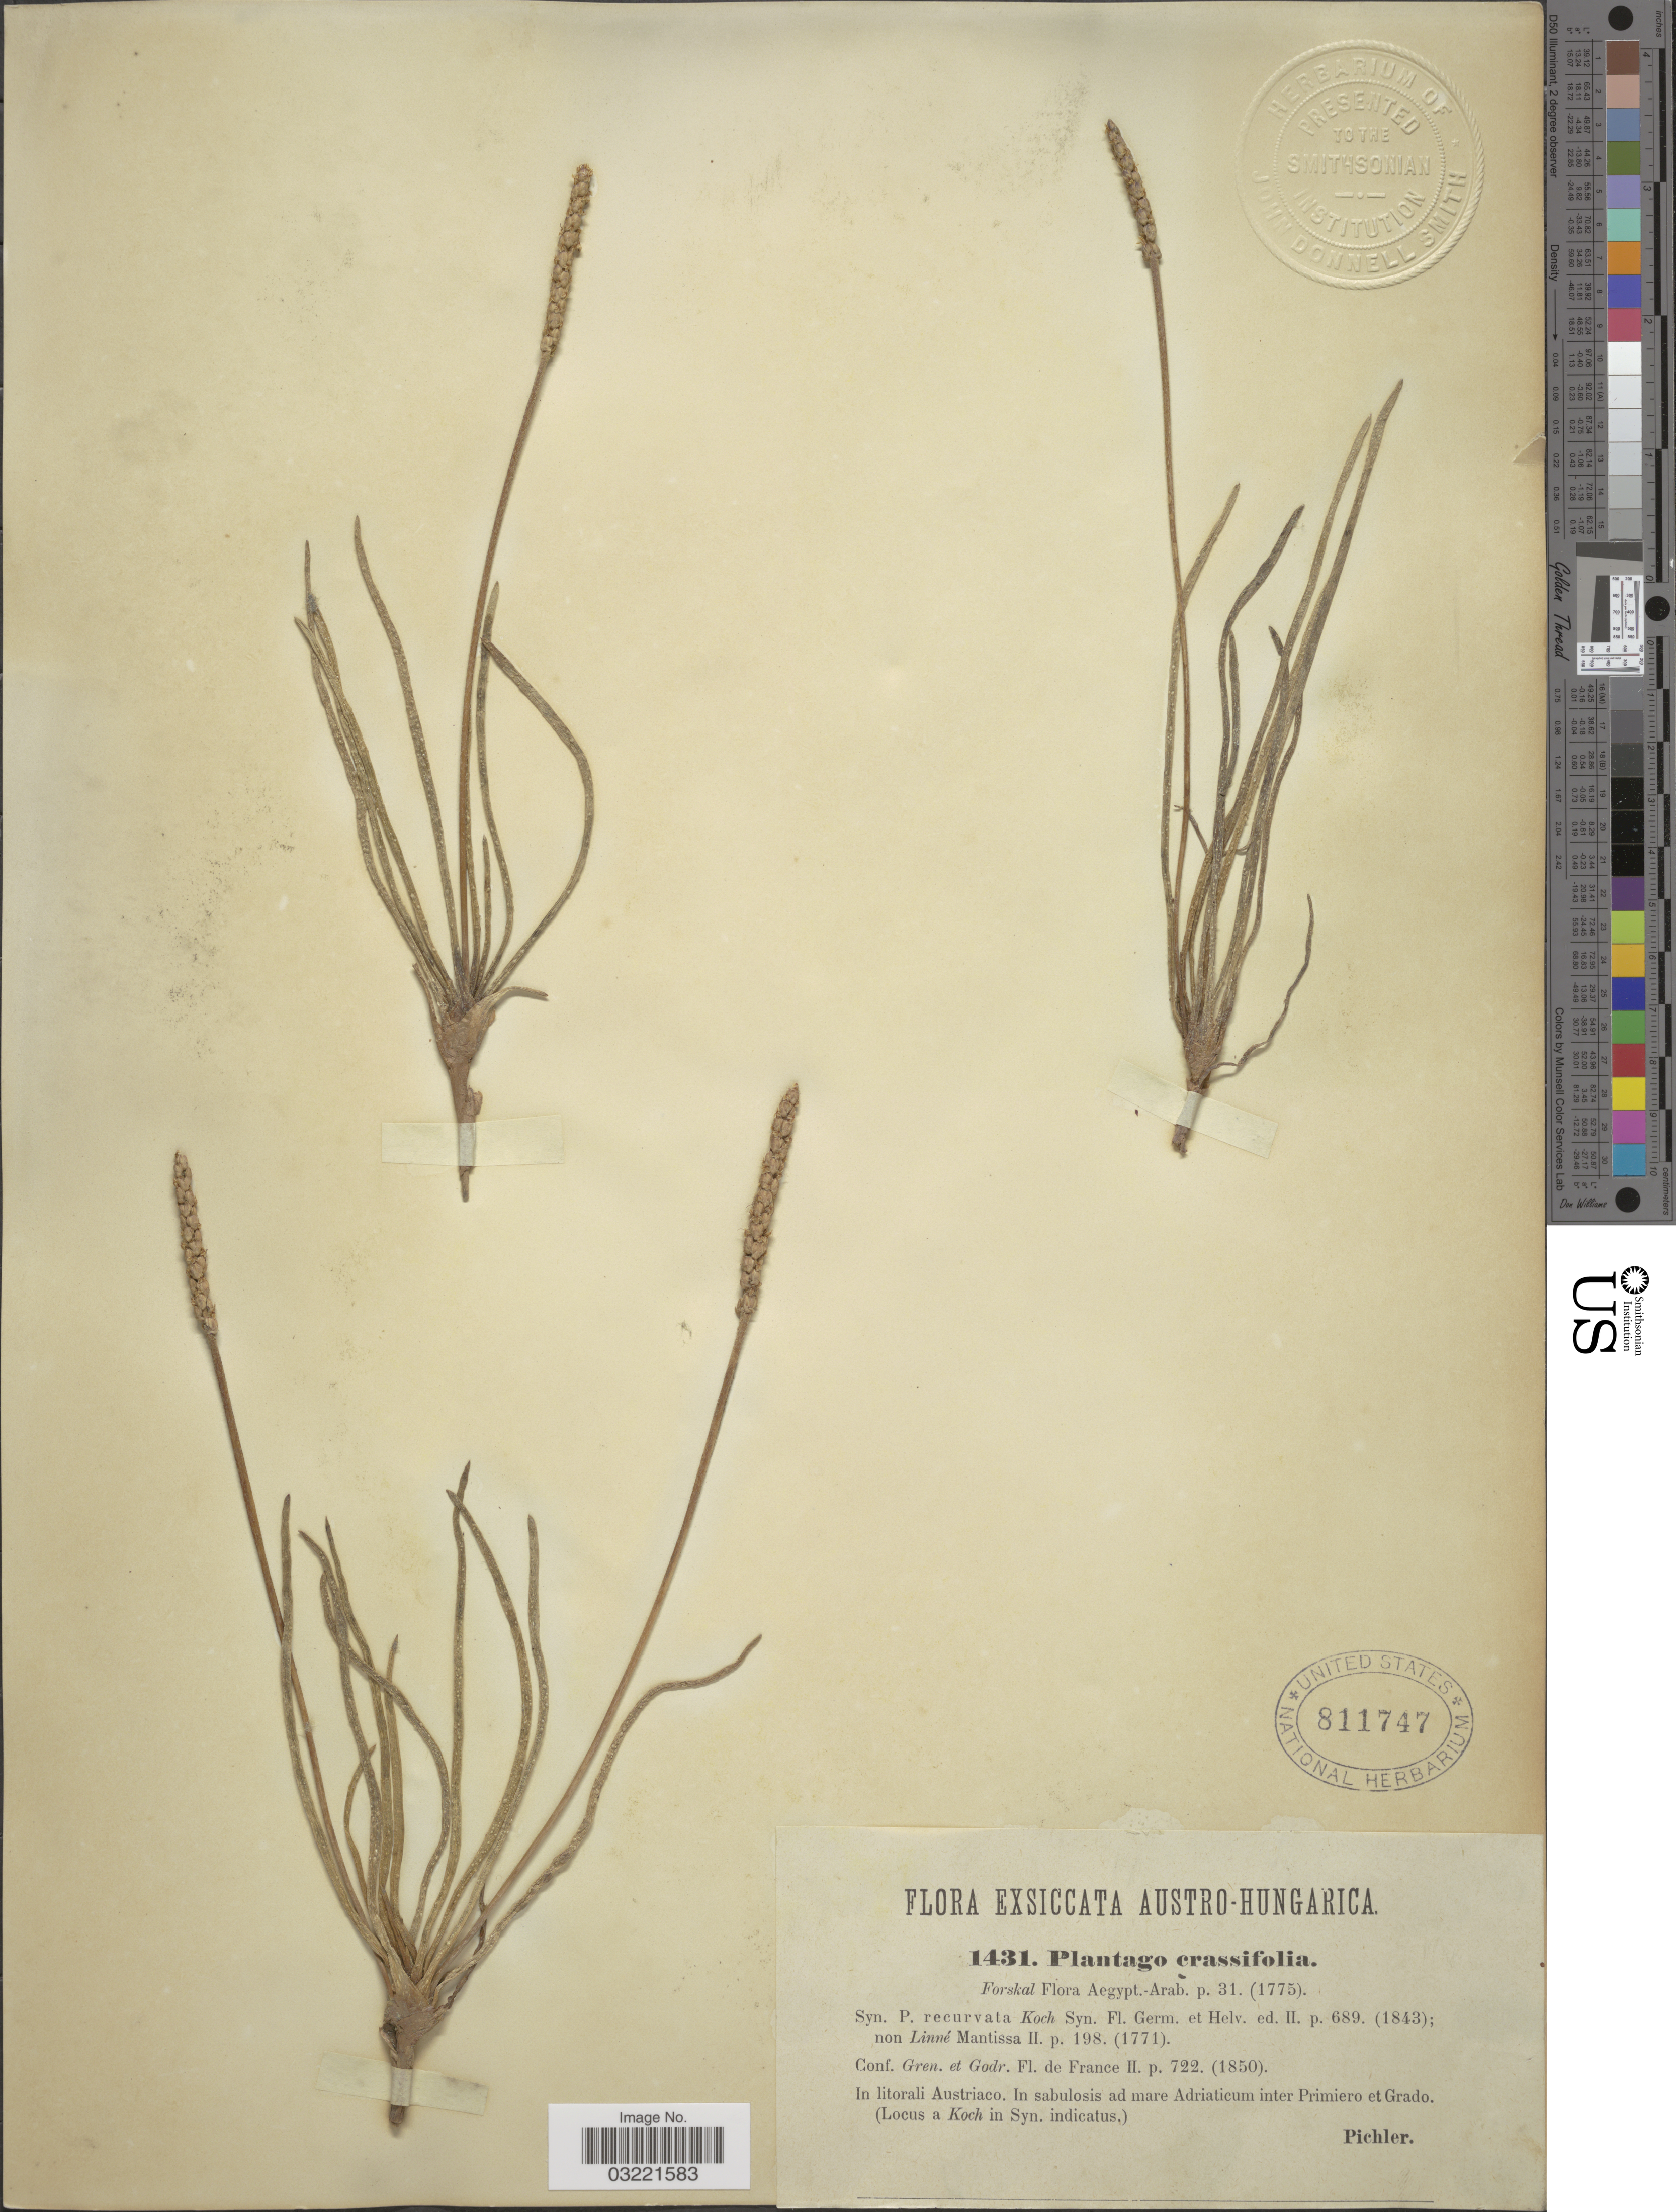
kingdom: Plantae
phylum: Tracheophyta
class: Magnoliopsida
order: Lamiales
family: Plantaginaceae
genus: Plantago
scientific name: Plantago crassifolia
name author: Forssk.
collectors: Pichler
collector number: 1431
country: Austria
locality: In litorali Austriaco. In sabulosis ad mare Adriaticum inter Primiero et Grado.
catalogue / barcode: US 811747